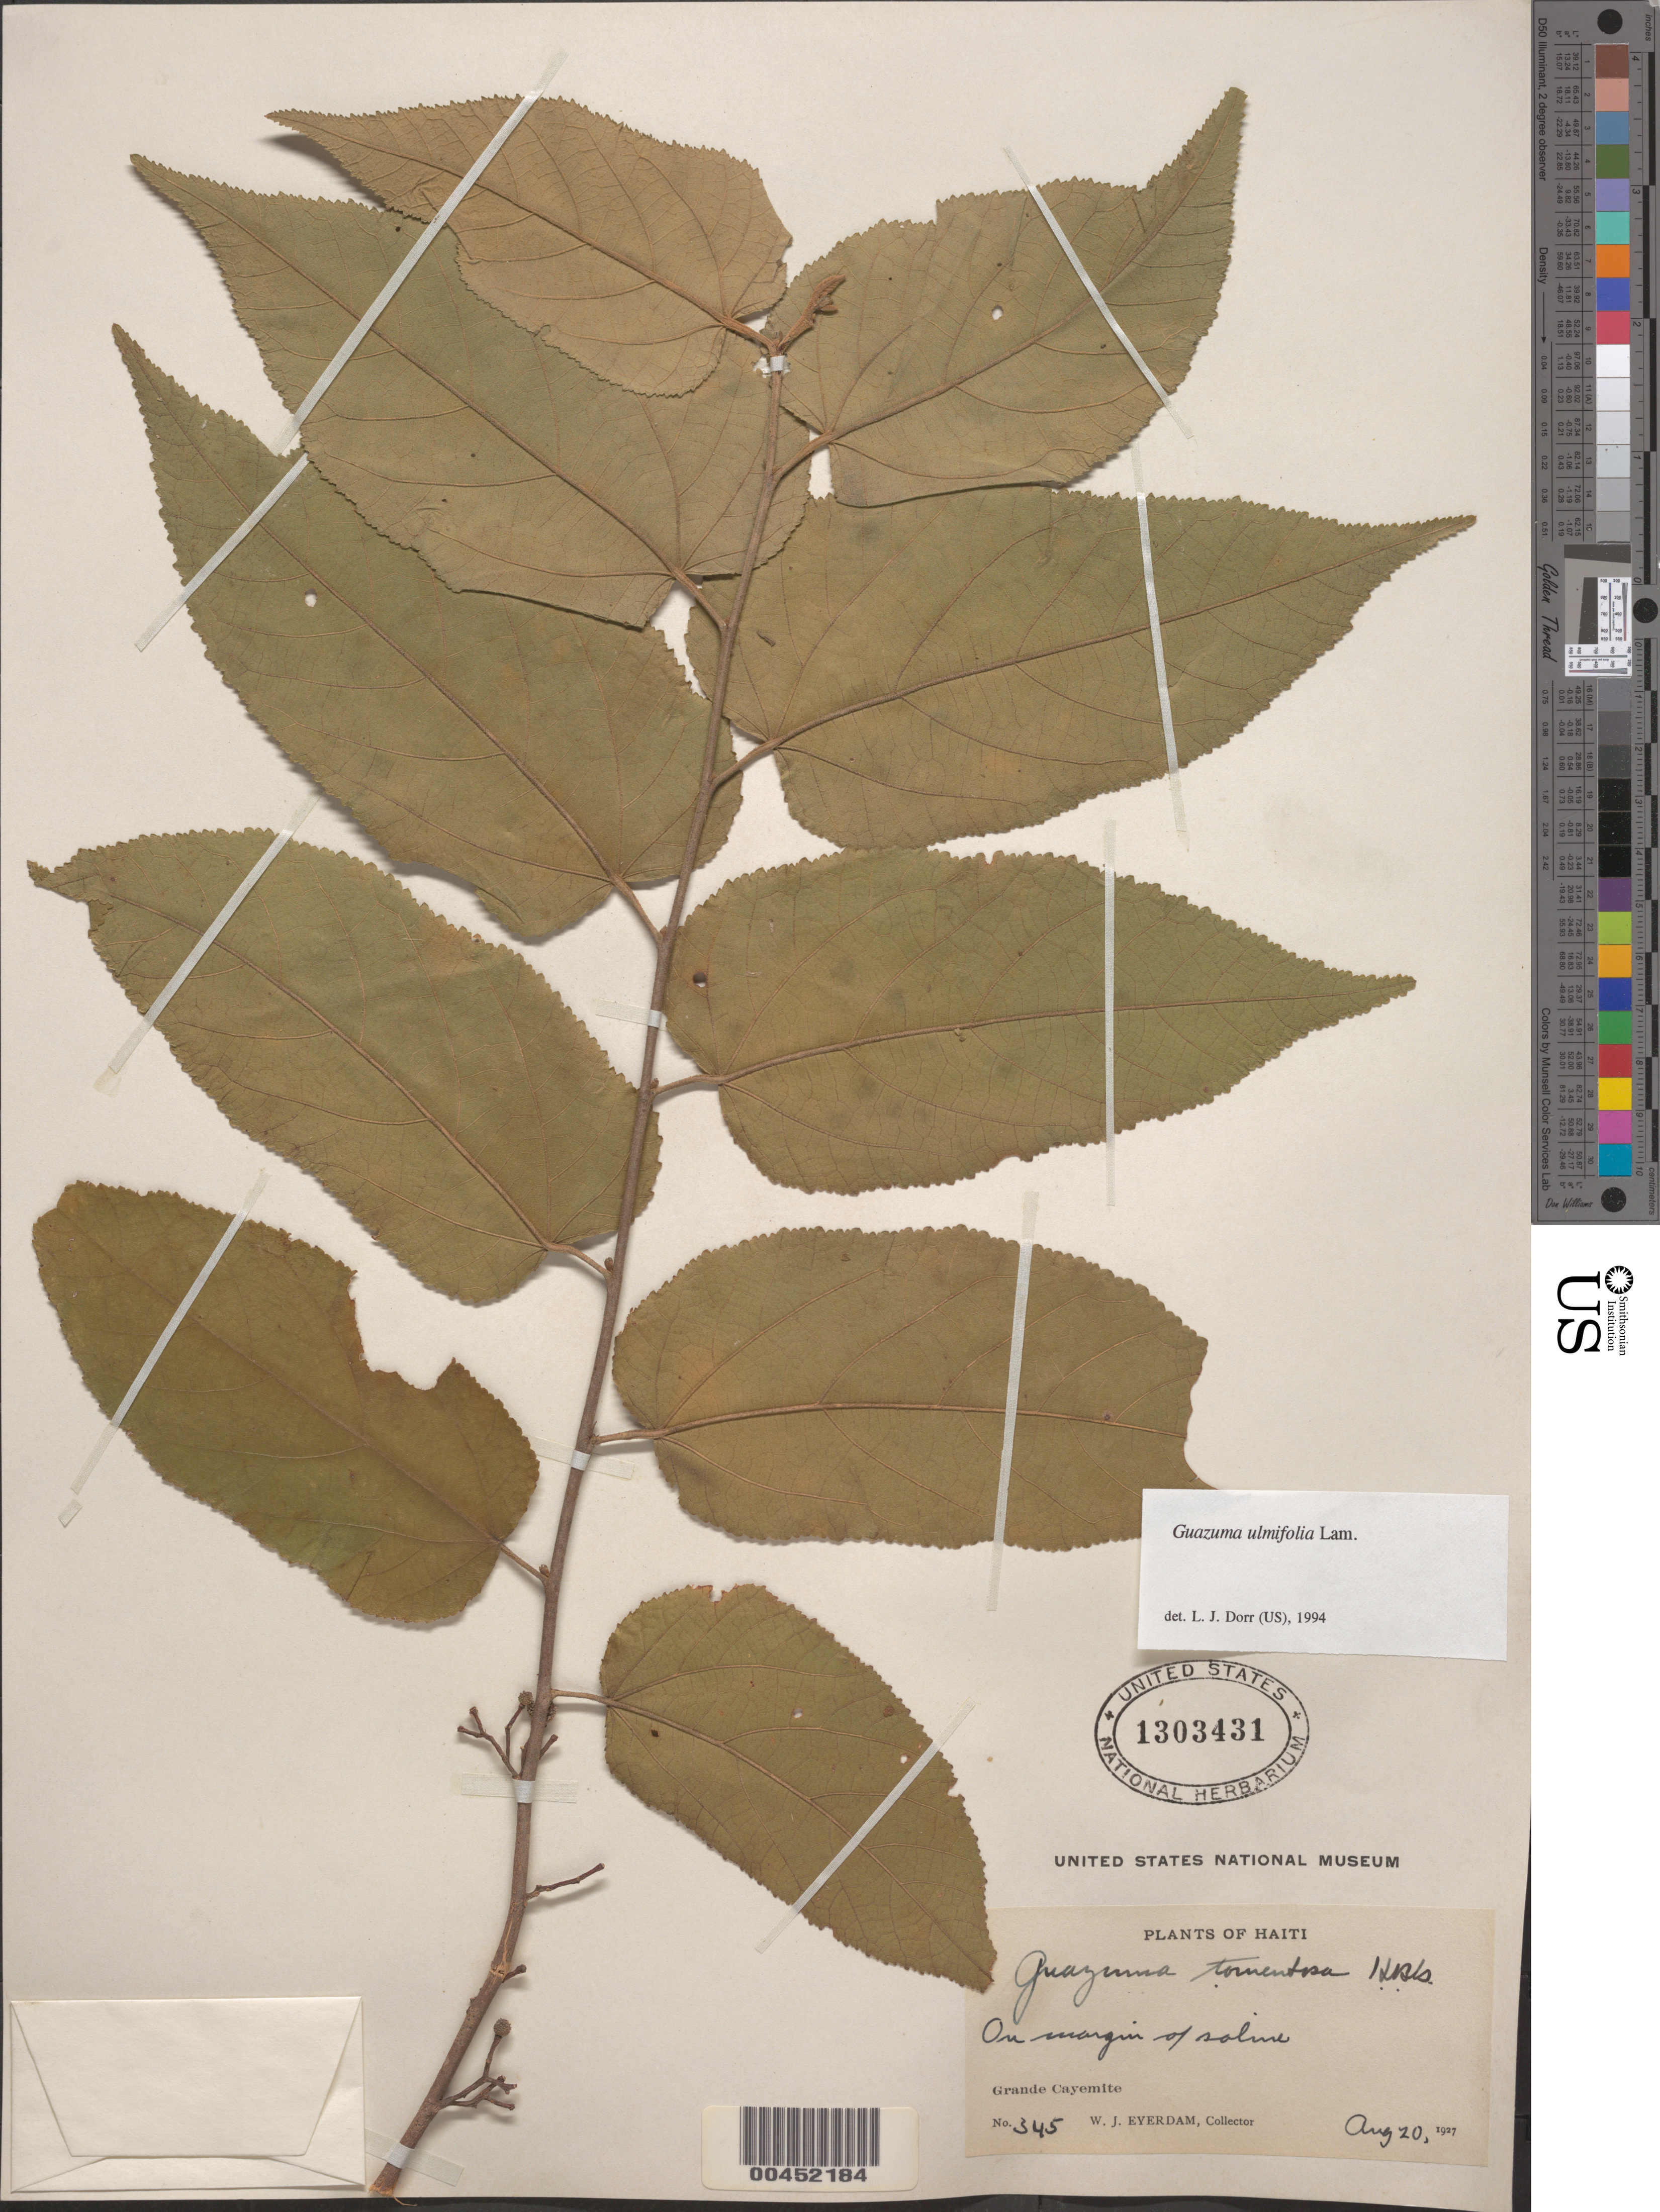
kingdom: Plantae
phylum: Tracheophyta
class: Magnoliopsida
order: Malvales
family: Malvaceae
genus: Guazuma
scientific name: Guazuma ulmifolia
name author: Lam.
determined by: Dorr, L. J., (BOT), Smithsonian Institution - National Museum of Natural History (UNITED STATES)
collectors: W. J. Eyerdam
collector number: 345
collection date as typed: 20 Aug 1927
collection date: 1927-08-20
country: Haiti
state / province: Sud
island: Hispaniola Island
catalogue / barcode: US 1303431